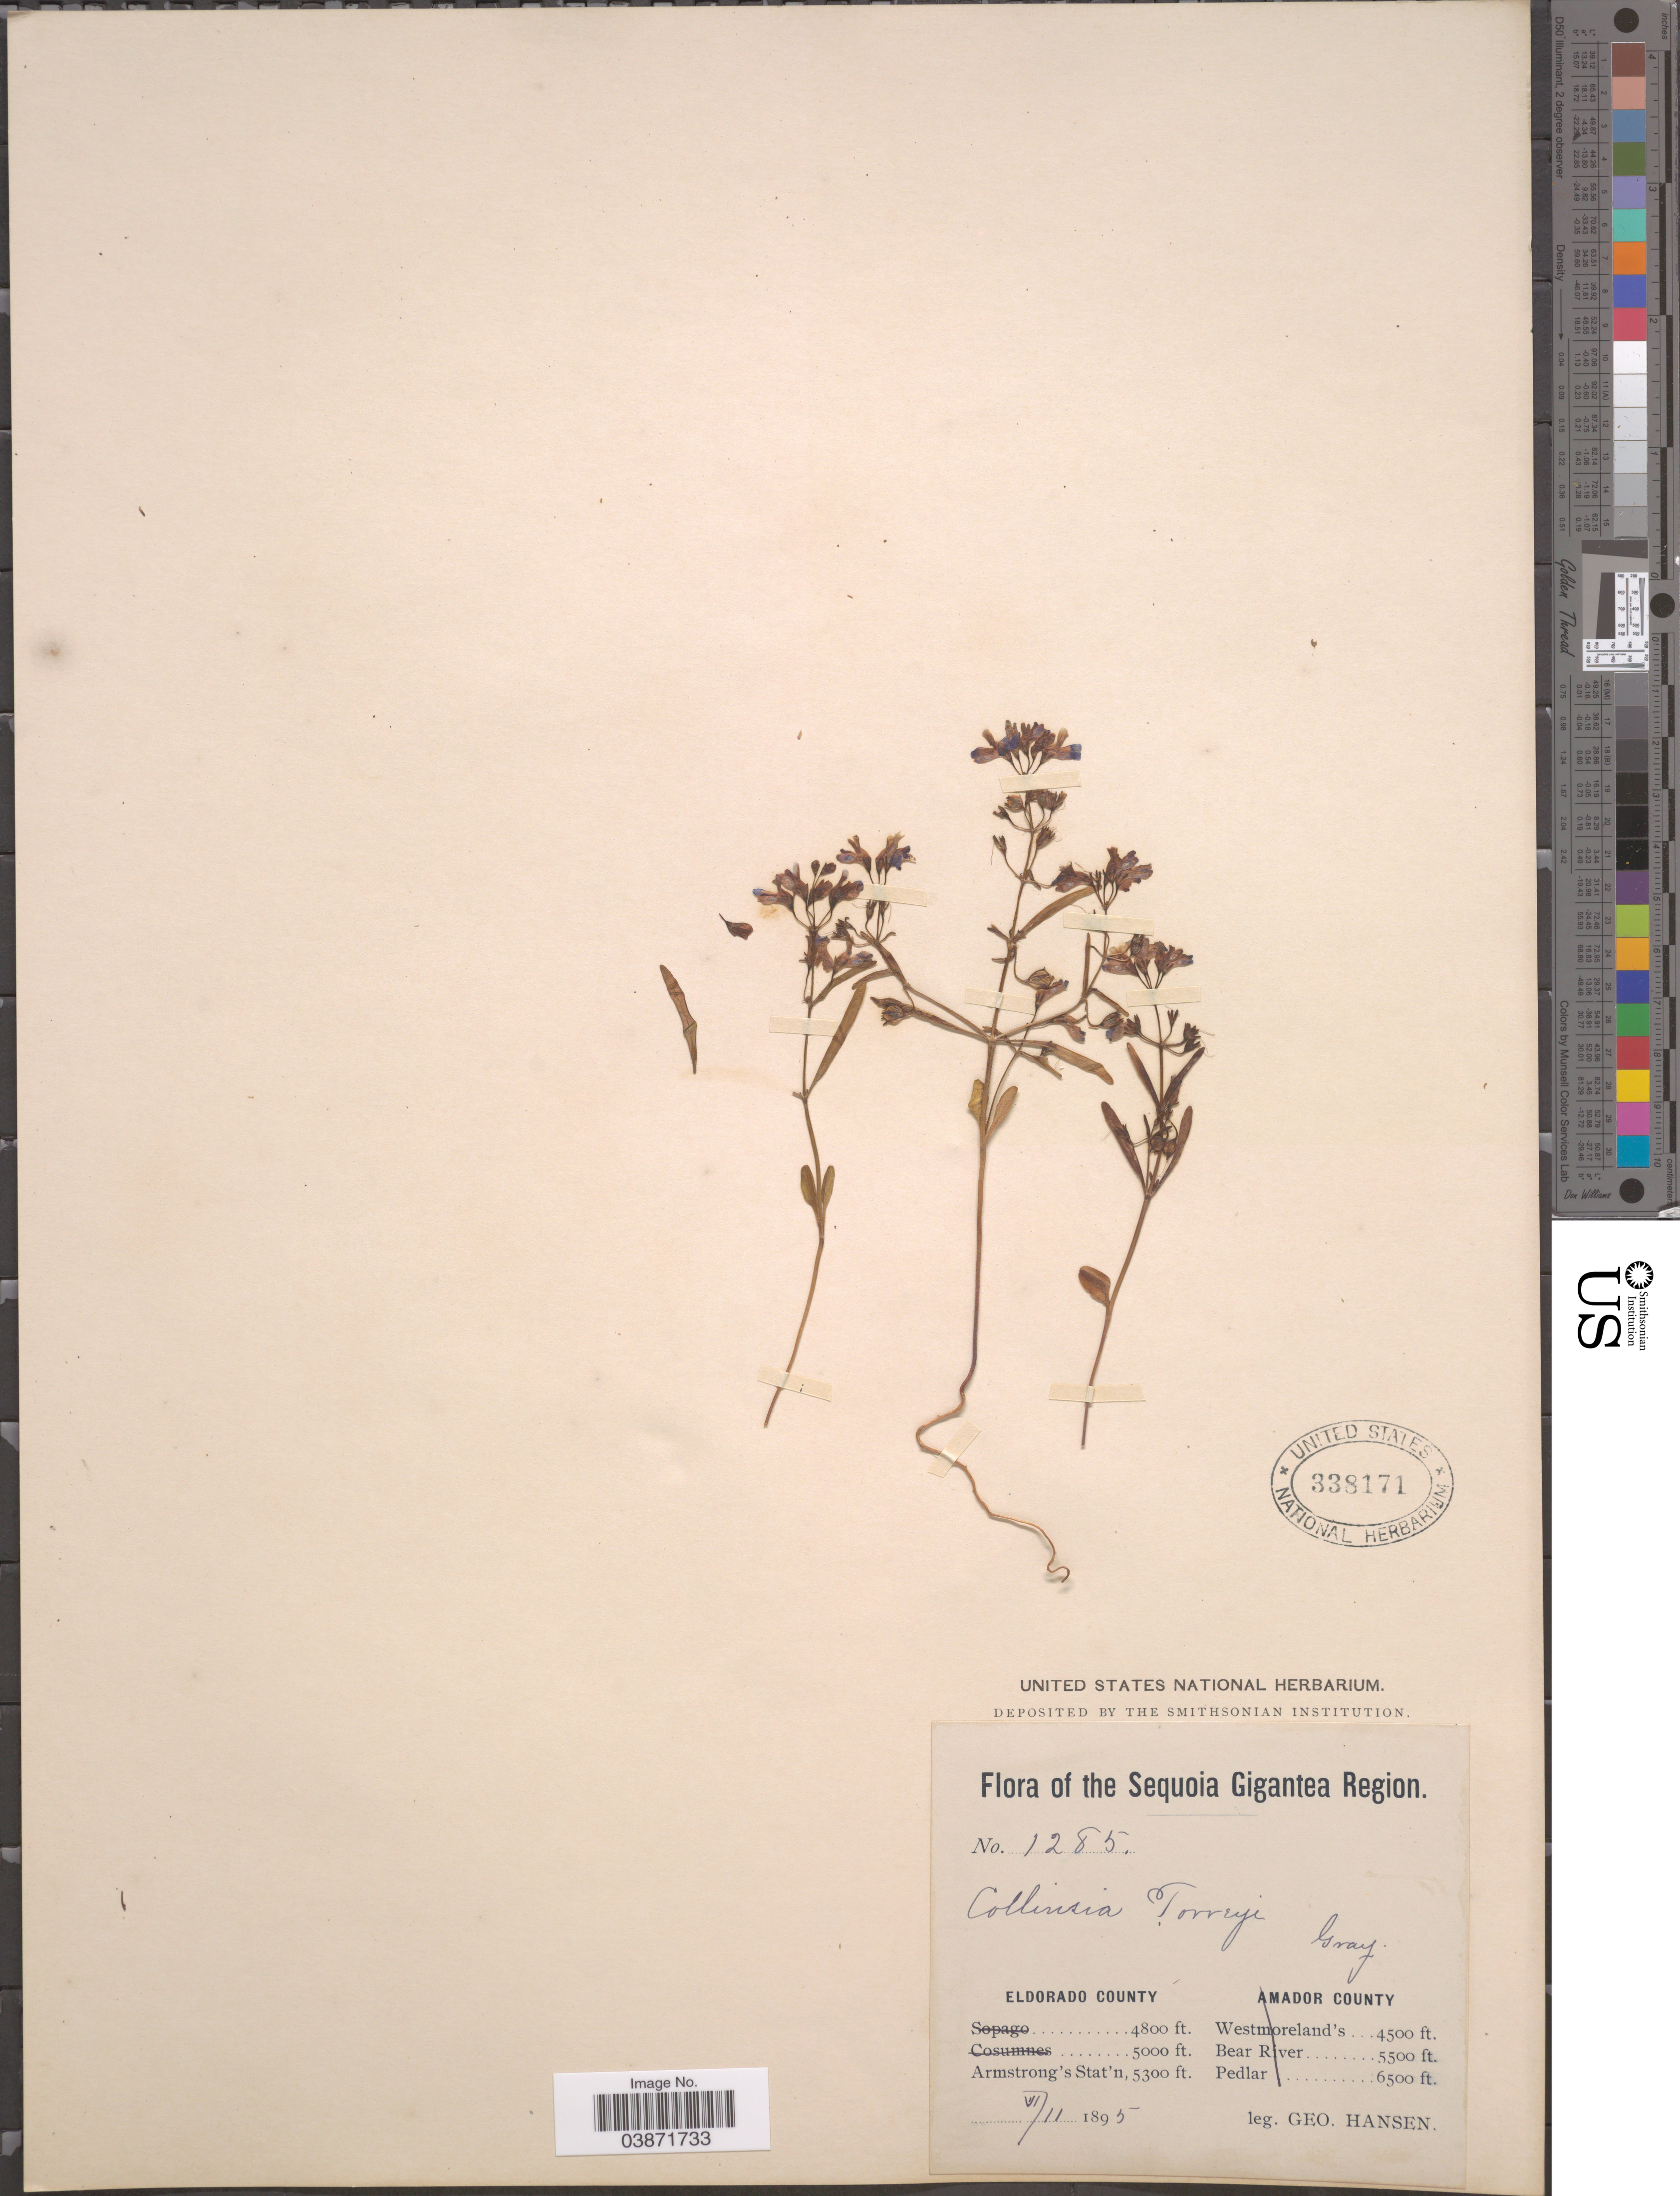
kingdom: Plantae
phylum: Tracheophyta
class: Magnoliopsida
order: Lamiales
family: Plantaginaceae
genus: Collinsia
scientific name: Collinsia torreyi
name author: A. Gray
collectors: G. Hansen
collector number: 1285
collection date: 1895-07-11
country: United States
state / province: California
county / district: El Dorado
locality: Sequoia Gigantea Region. Eldorado County. Armstrong's Stat'n.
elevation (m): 1615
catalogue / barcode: US 338171